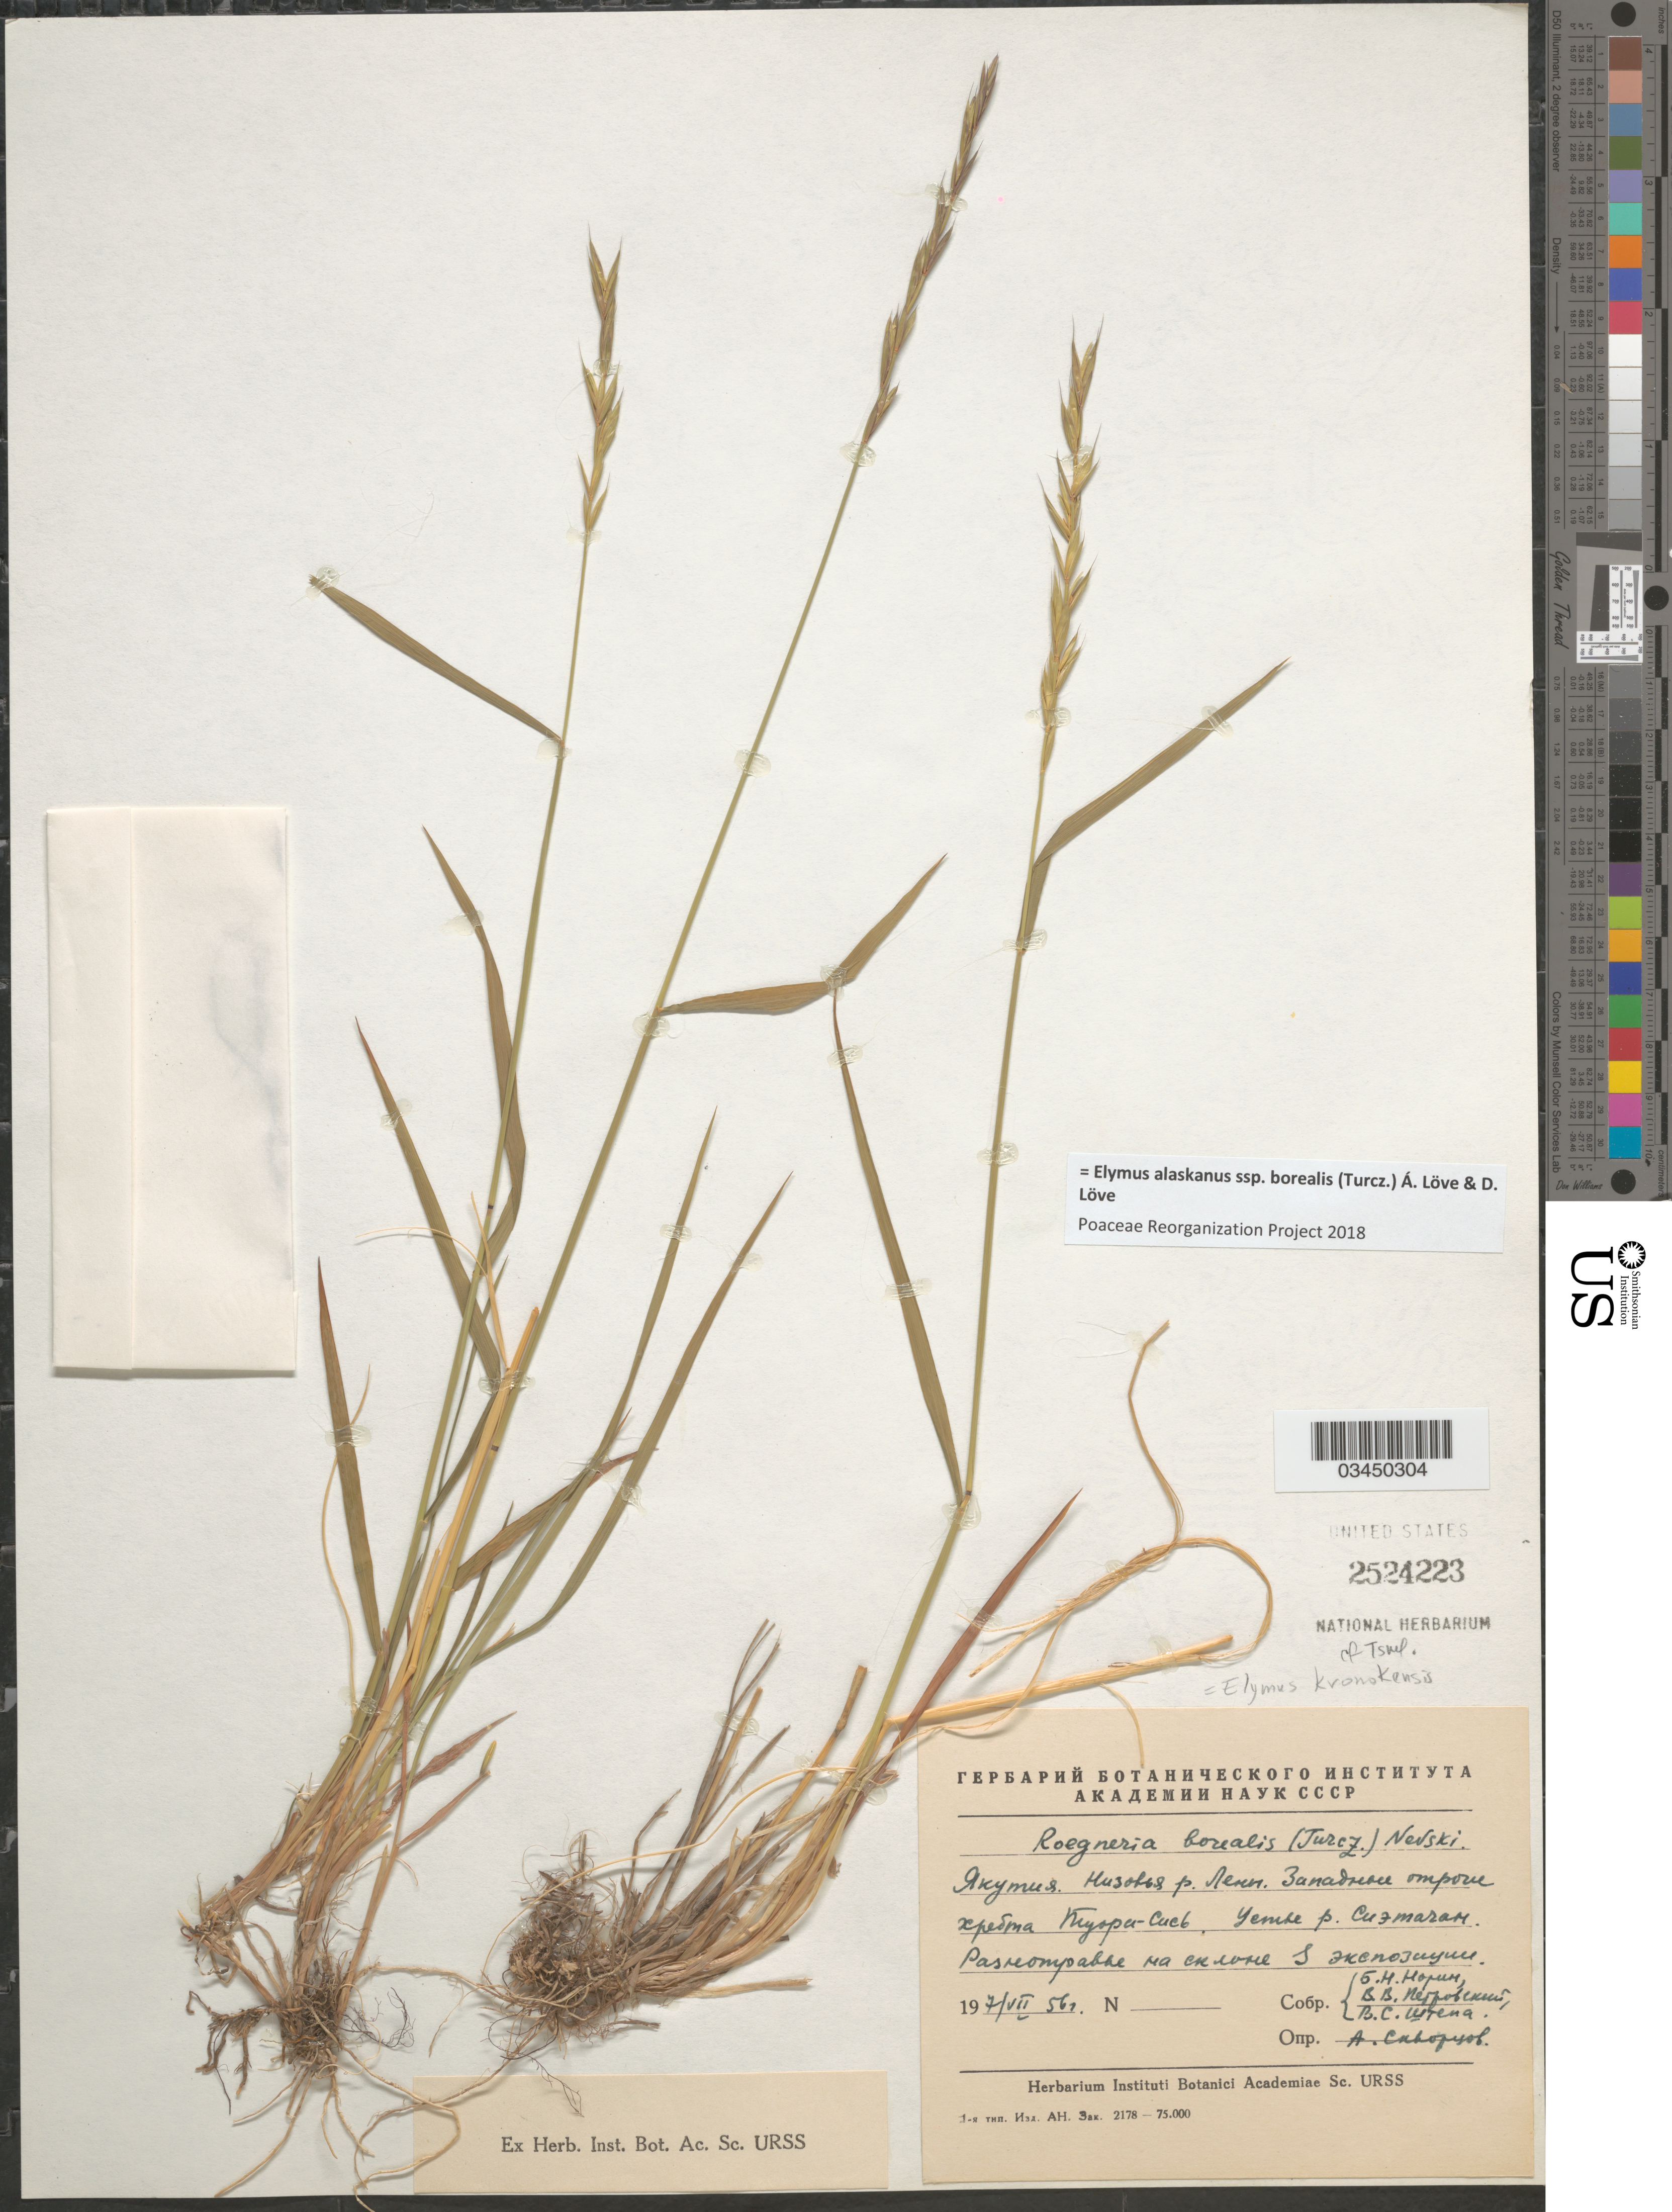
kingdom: Plantae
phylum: Tracheophyta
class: Liliopsida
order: Poales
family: Poaceae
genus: Elymus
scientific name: Elymus alaskanus subsp. borealis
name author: (Turcz.) Á. Löve & D. Löve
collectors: B. Norin, V. Petrovskiy & V. Shtepa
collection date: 1956-07-07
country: Russian Federation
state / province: Sakha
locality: Lower river Lena, Tuora-Sis Mts,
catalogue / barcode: US 2524223